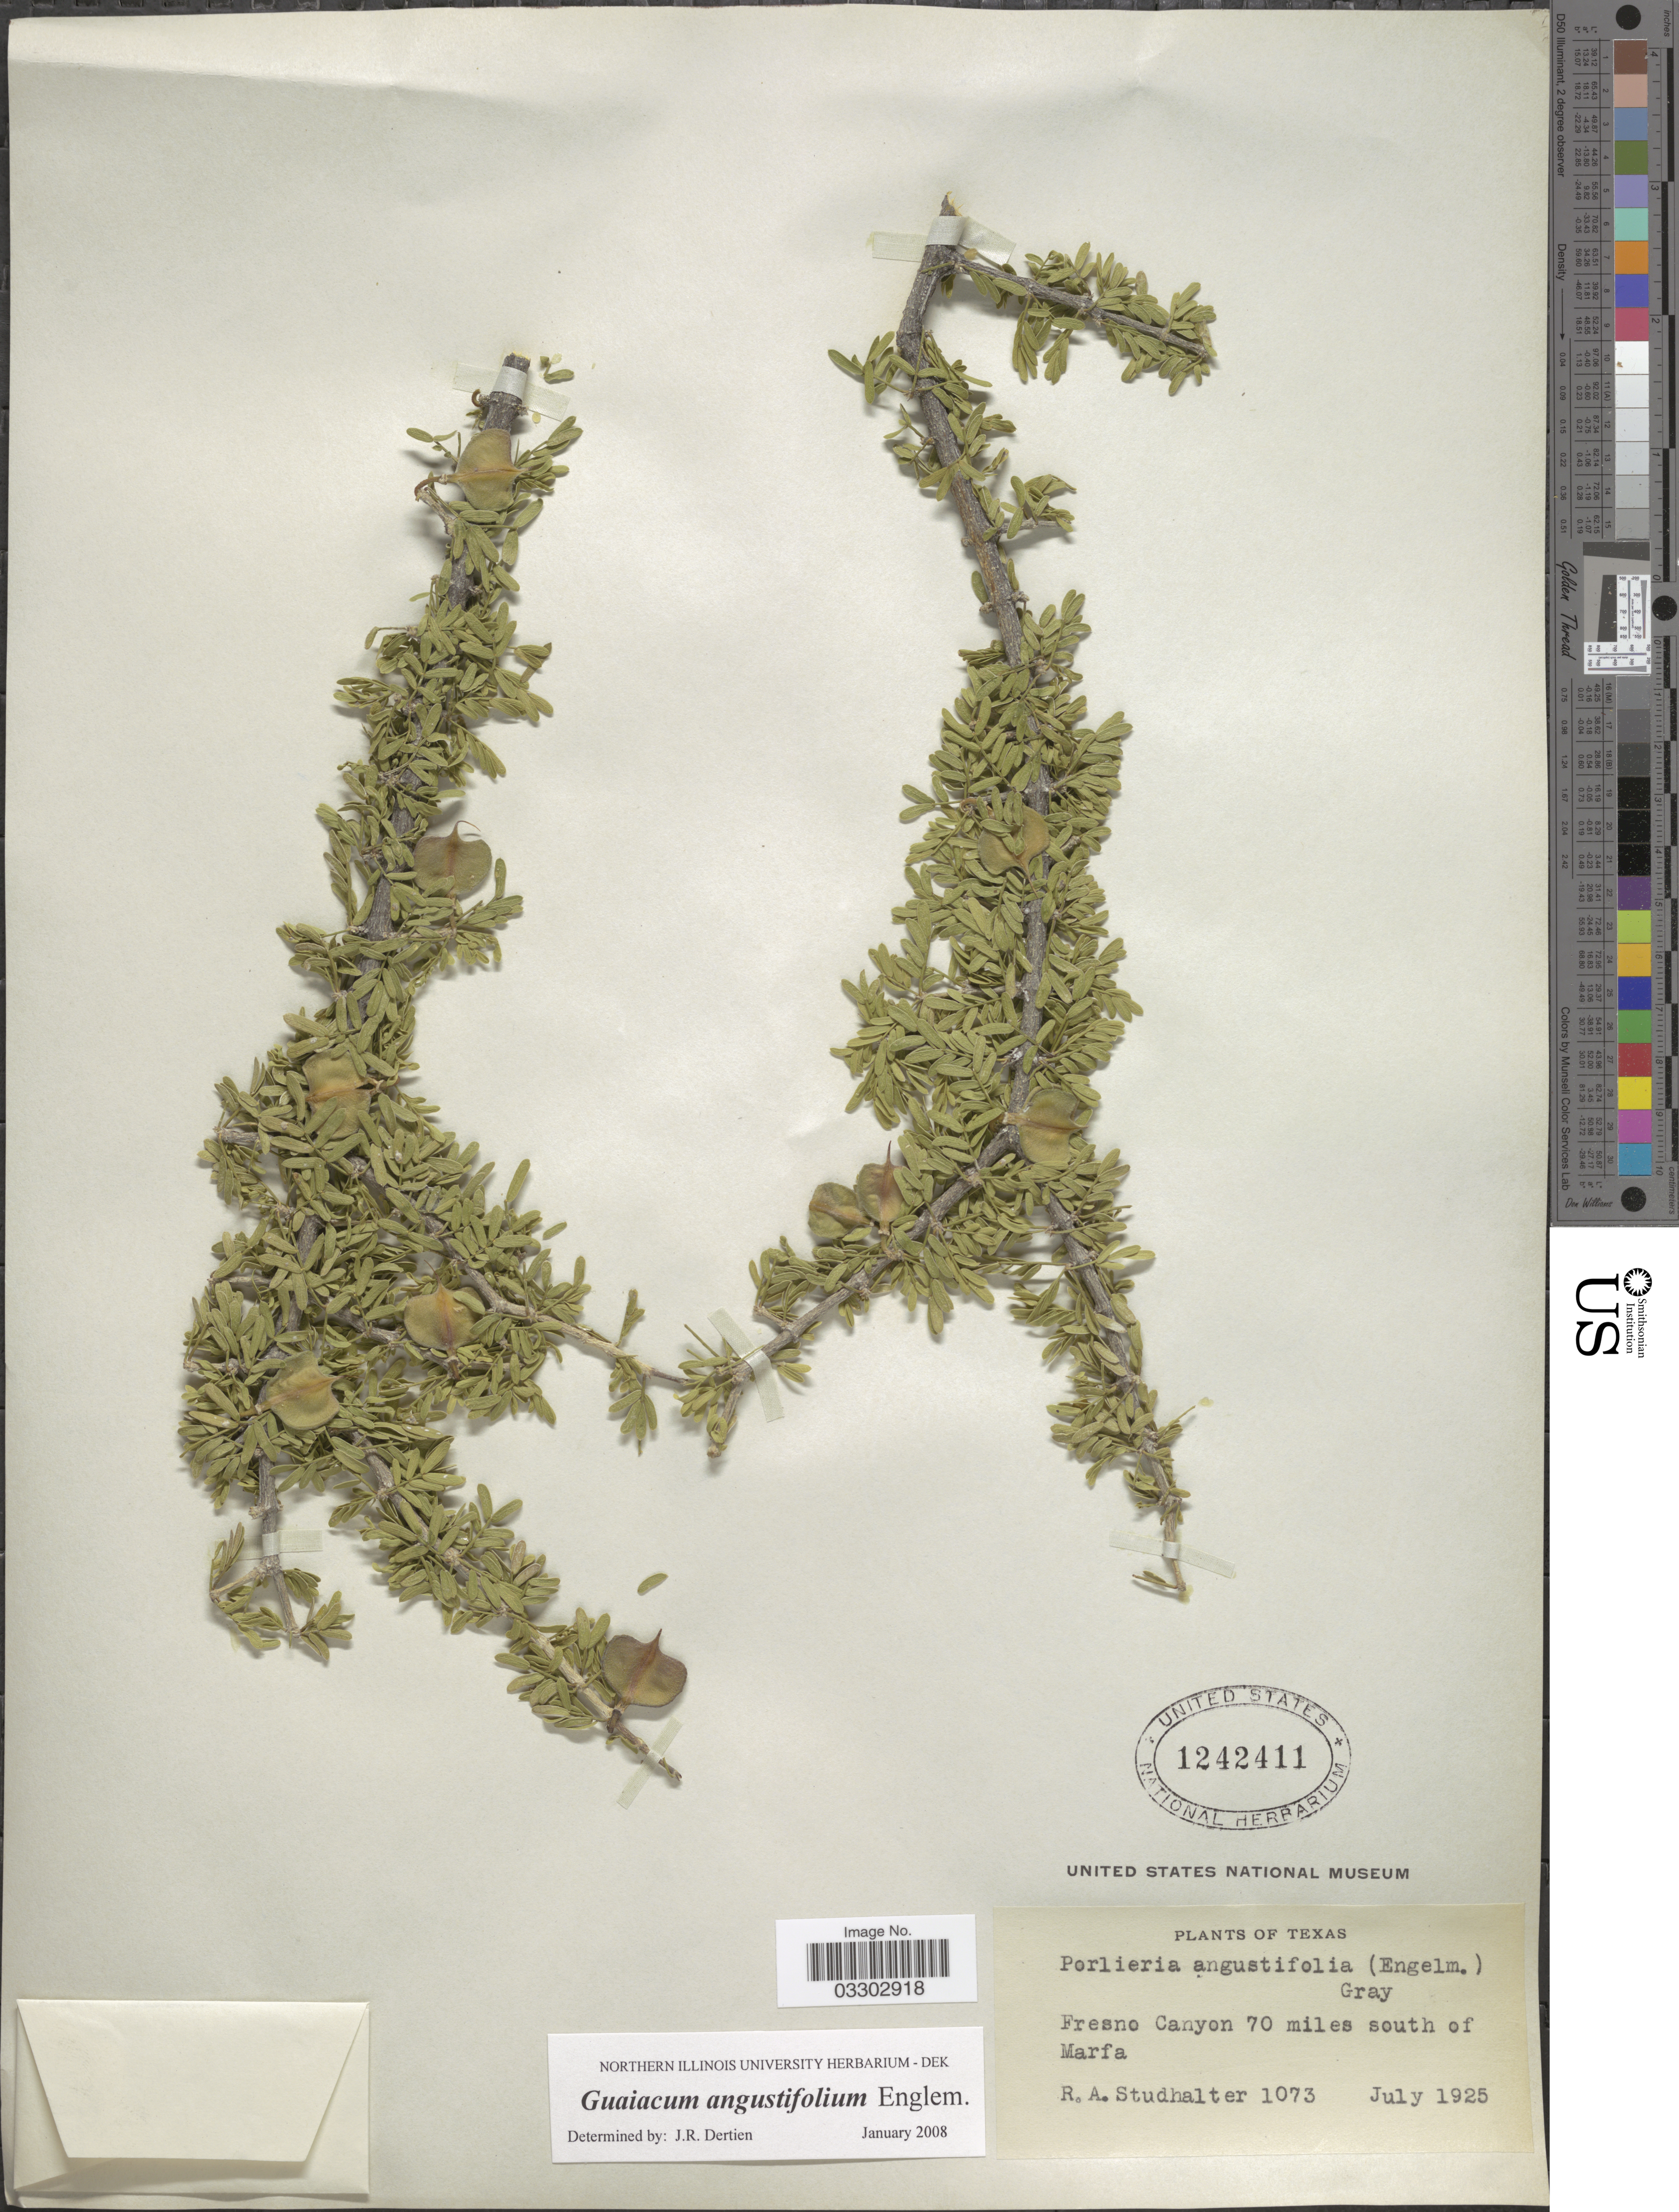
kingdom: Plantae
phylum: Tracheophyta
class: Magnoliopsida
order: Zygophyllales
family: Zygophyllaceae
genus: Guaiacum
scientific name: Guaiacum angustifolium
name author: Engelm.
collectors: R. Studhalter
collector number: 1073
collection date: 1925-07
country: United States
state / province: Texas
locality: Fresno Canyon 70 miles south of Marfa.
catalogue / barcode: US 1242411